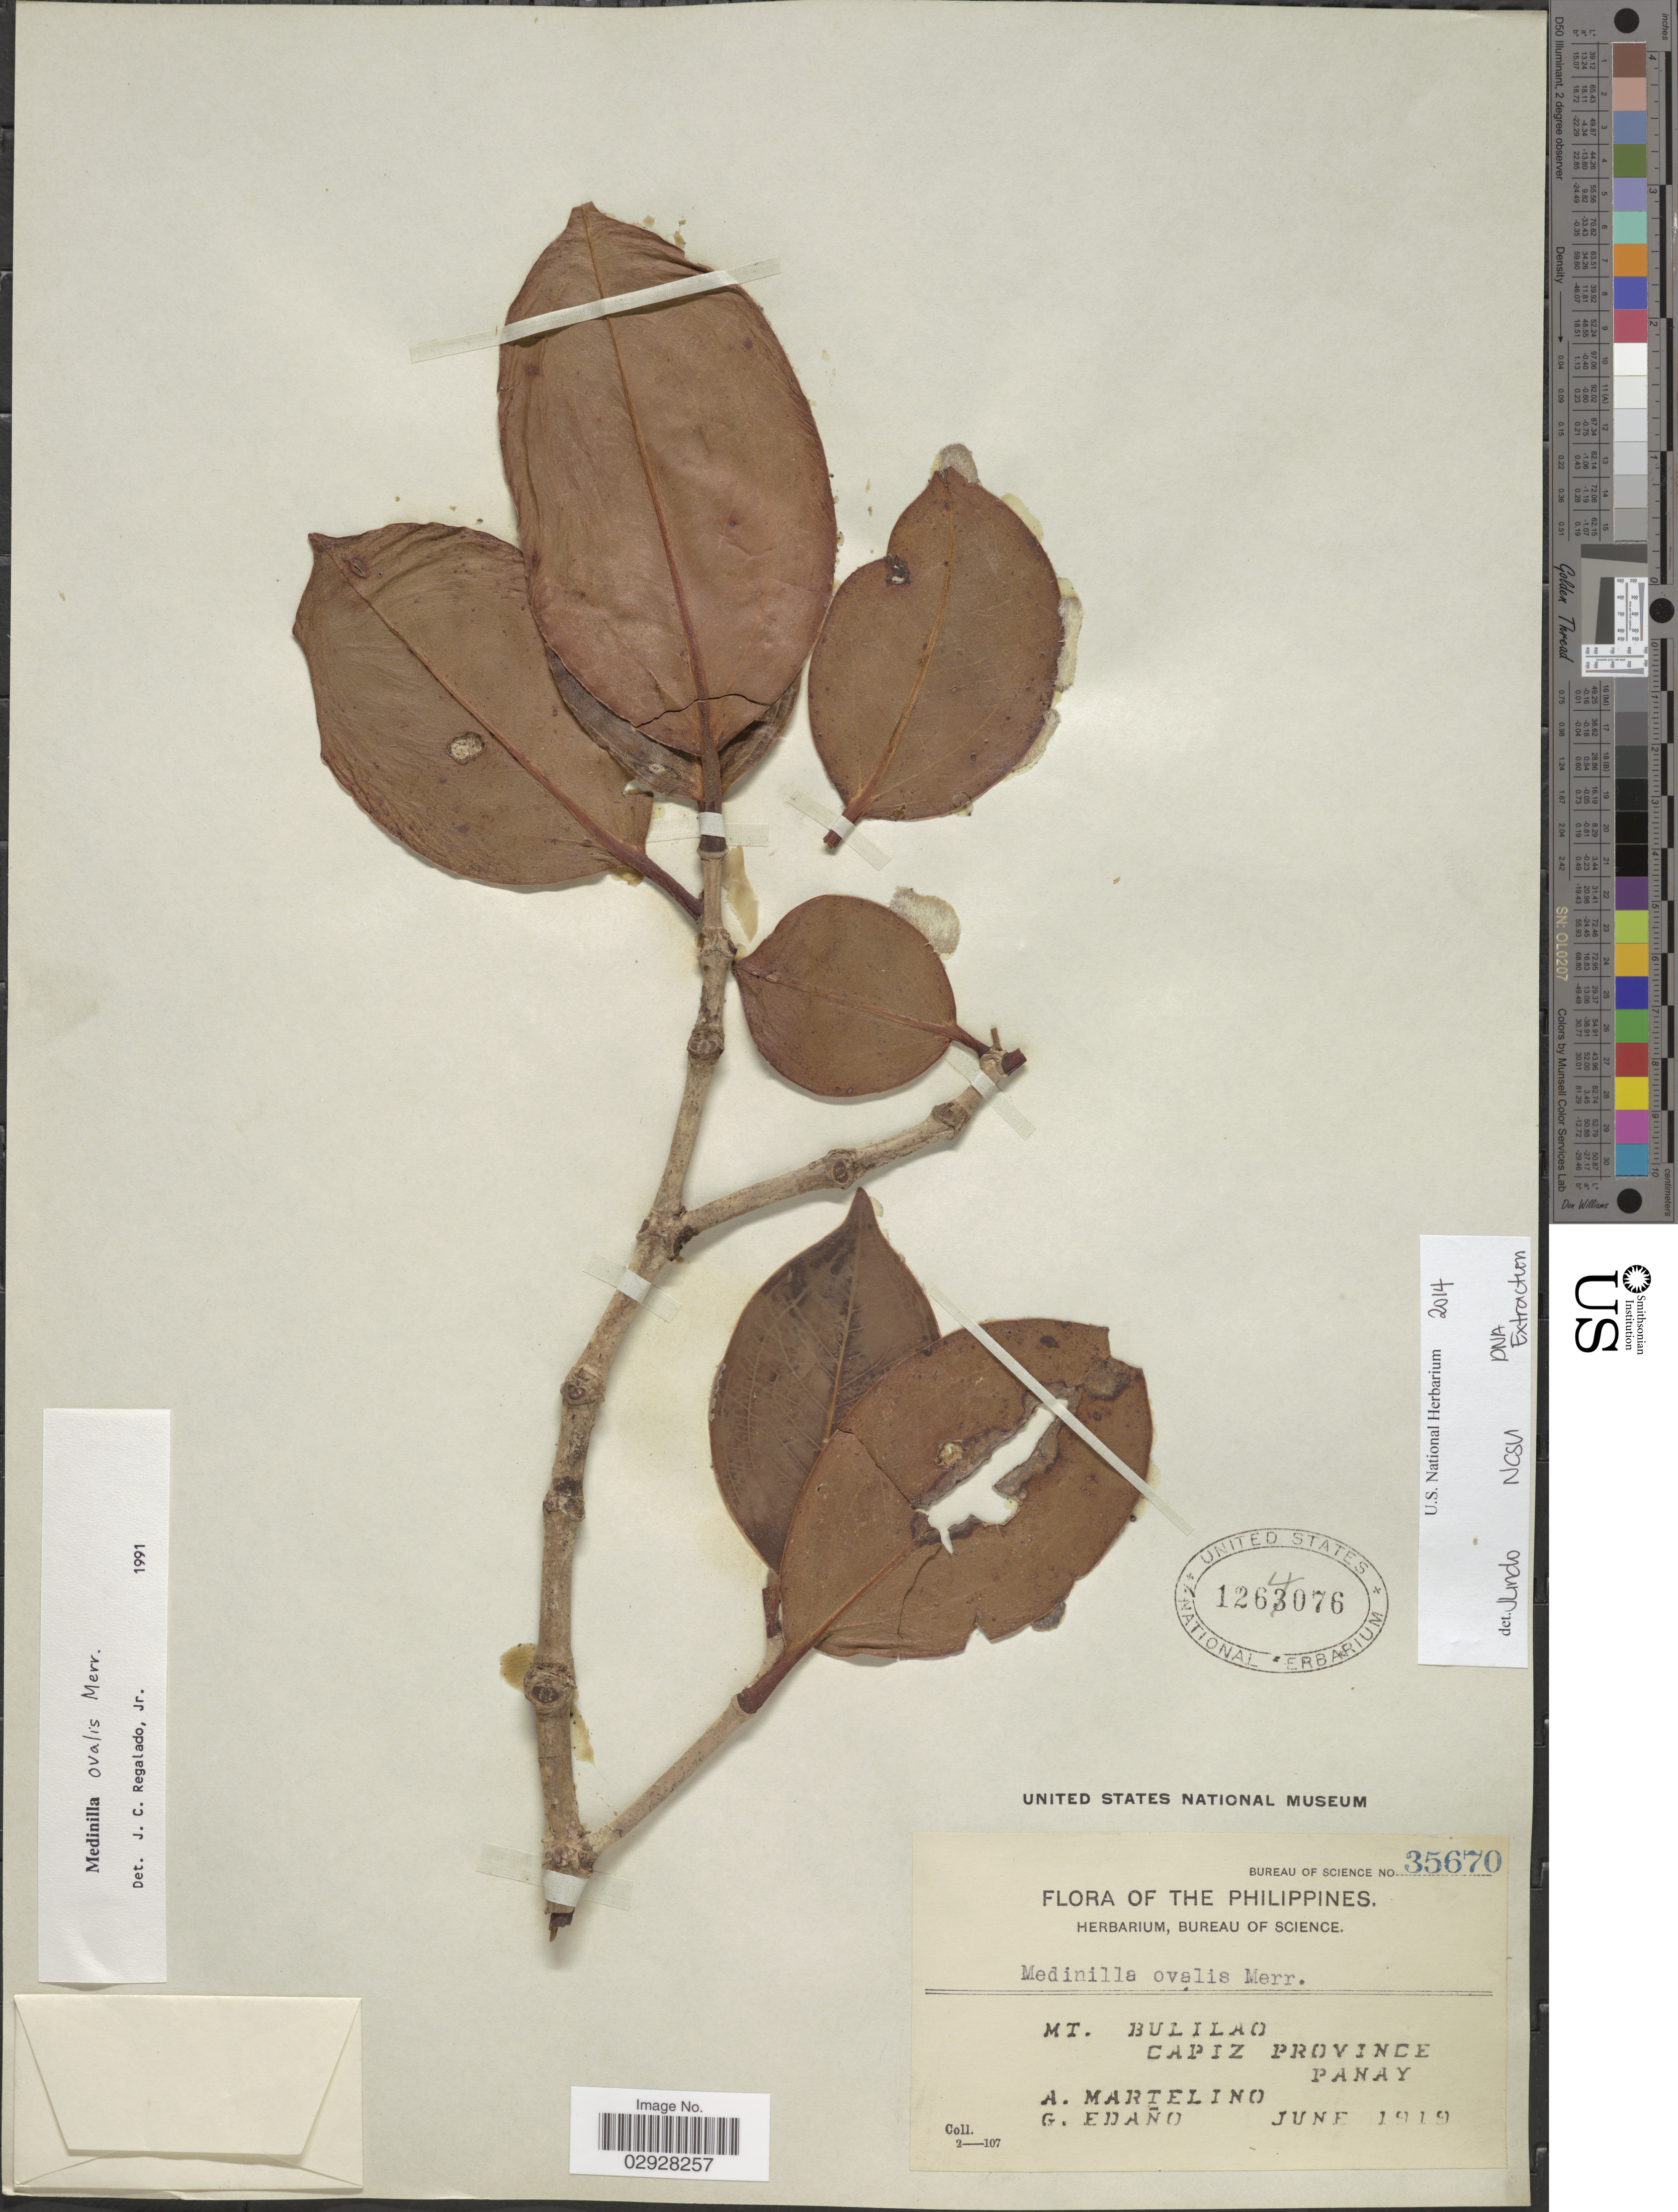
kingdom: Plantae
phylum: Tracheophyta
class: Magnoliopsida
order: Myrtales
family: Melastomataceae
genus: Medinilla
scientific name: Medinilla ovalis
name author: Merr.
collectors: A. Martelino & G. Edaño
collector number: Bureau of Science 35670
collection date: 1919-06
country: Philippines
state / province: Western Visayas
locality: Mt. Bulilao, Capiz Province, Panay.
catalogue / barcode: US 1264076